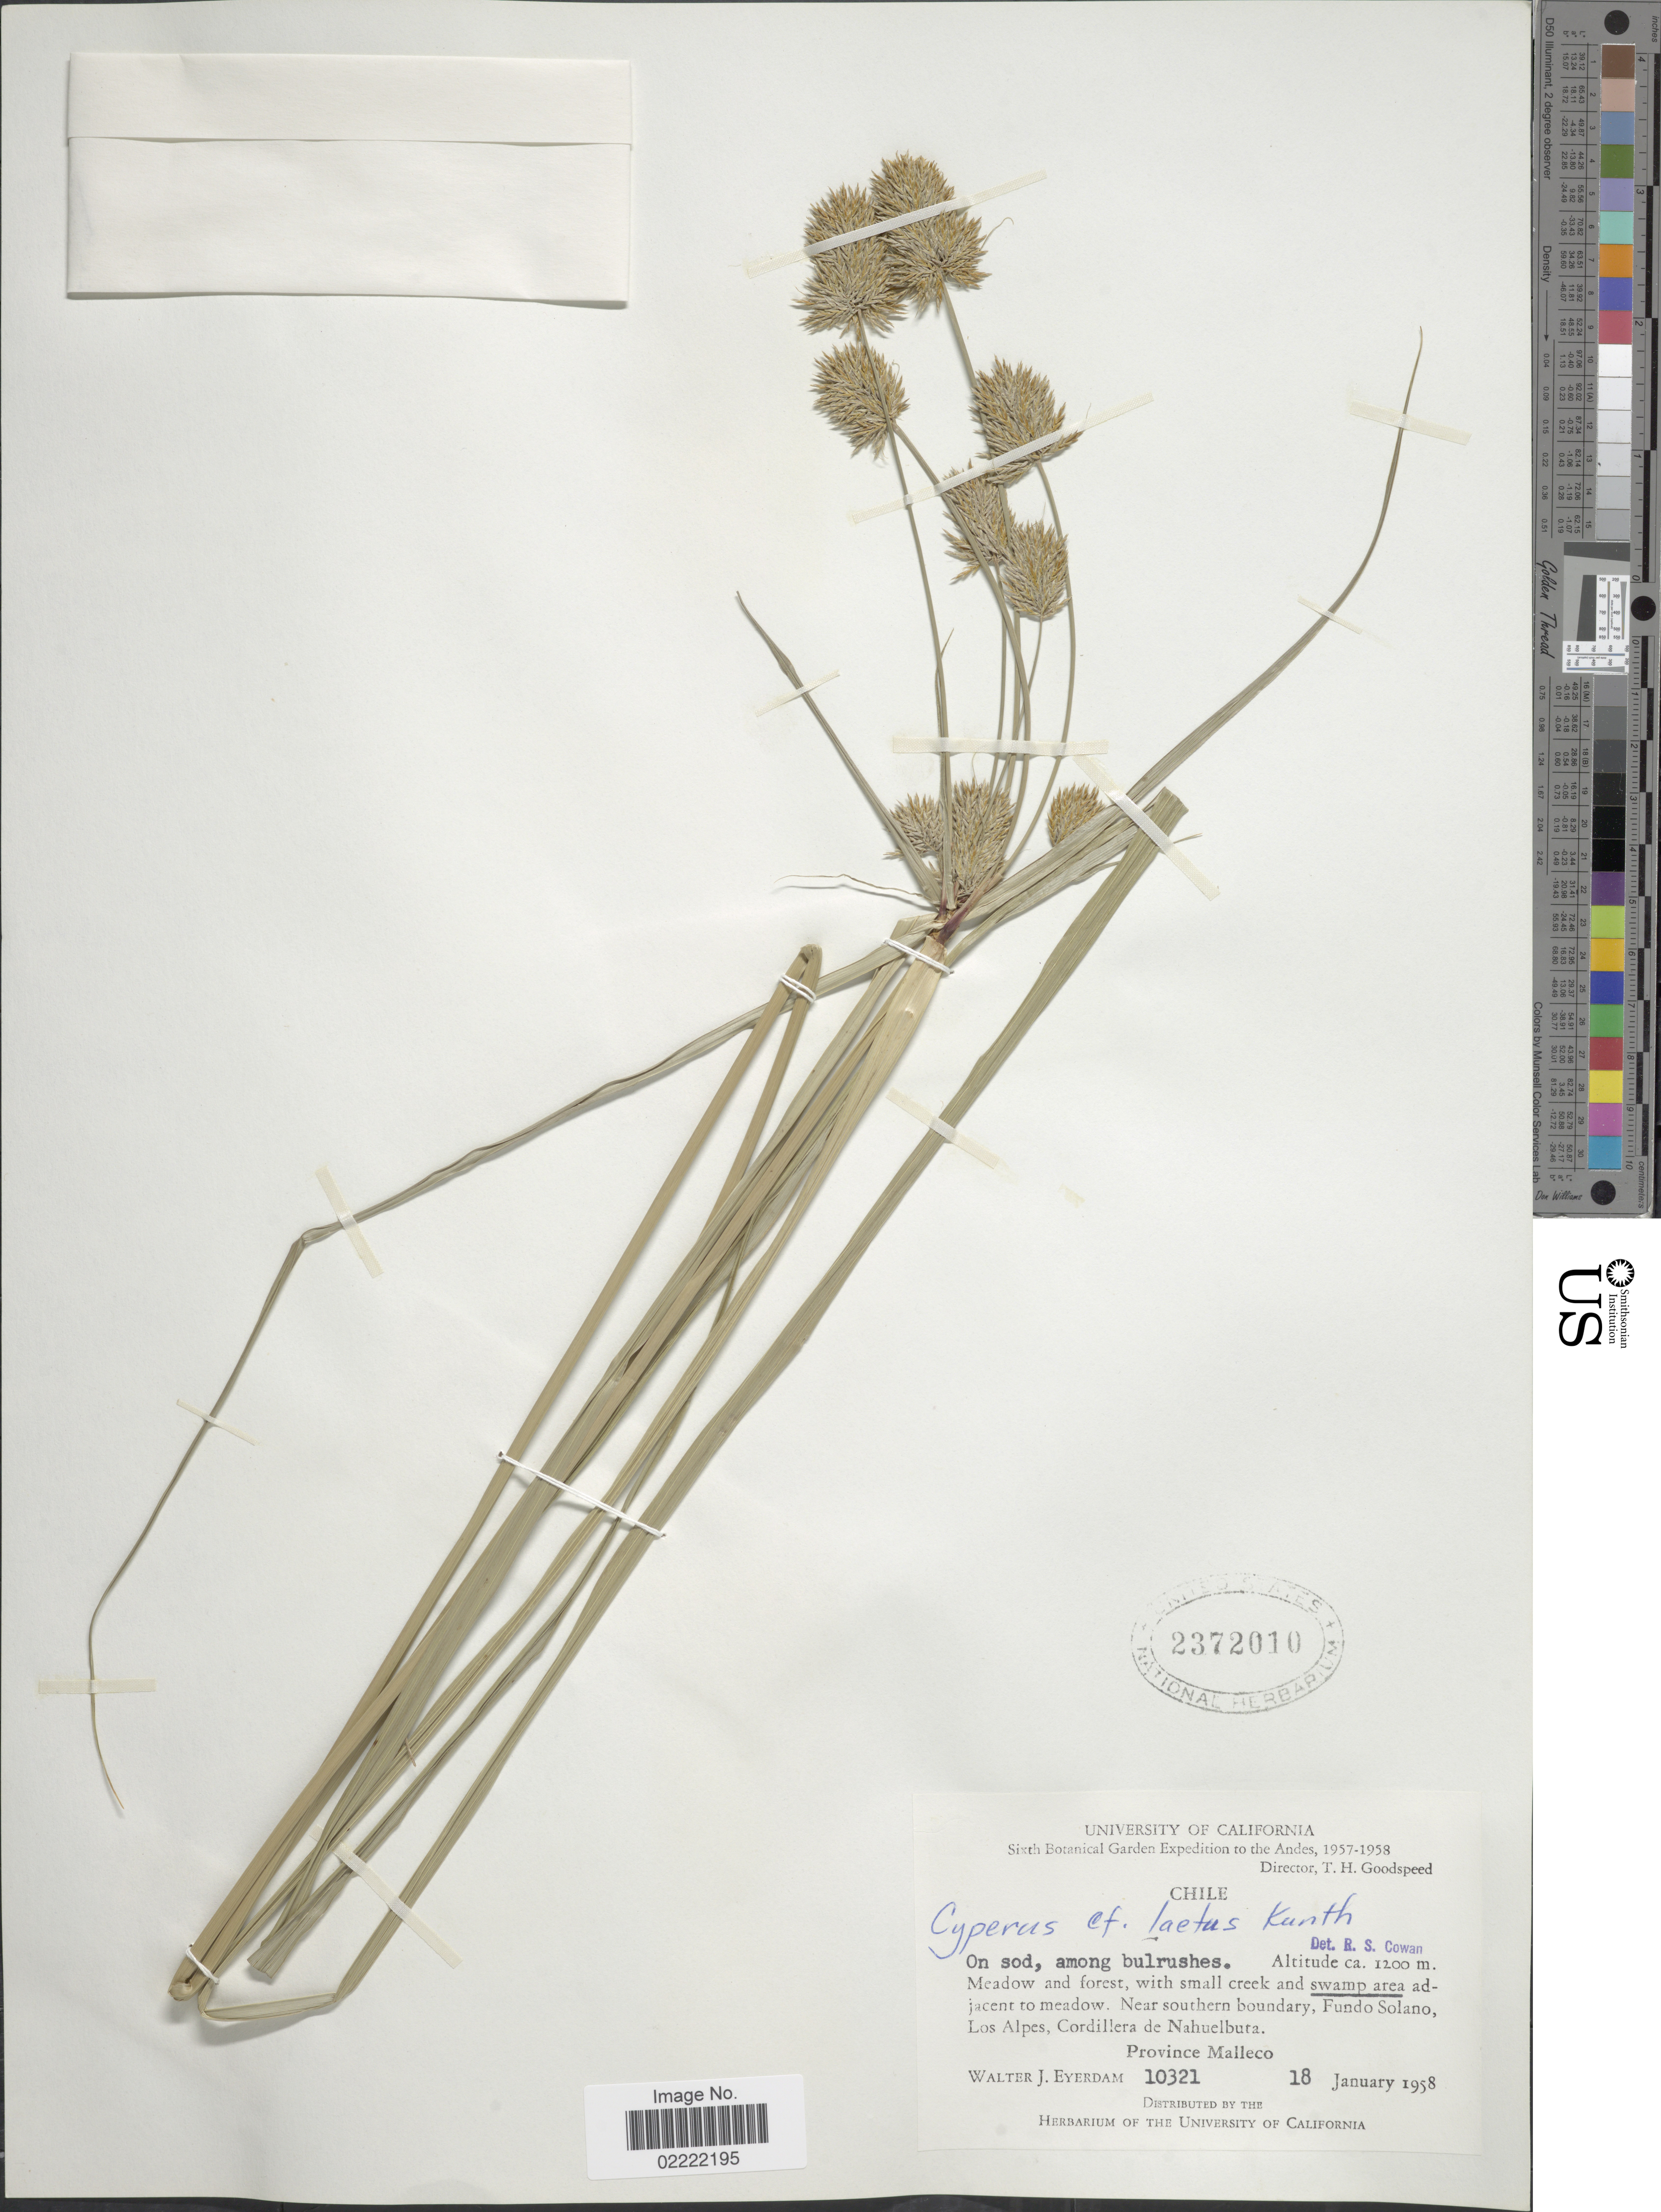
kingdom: Plantae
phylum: Tracheophyta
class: Liliopsida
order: Poales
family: Cyperaceae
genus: Cyperus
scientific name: Cyperus laetus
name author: J. Presl & C. Presl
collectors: W. J. Eyerdam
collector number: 10321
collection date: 1958-02-18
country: Chile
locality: The Andes, On sod, among bulrushes. Meadow and forest, with small creek and swamp area adjacent to meadow. Near southern boundary, Fundo Solano, Los Alpes, Cordillera de Nahuelbuta, Province Malleco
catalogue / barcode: US 2372010